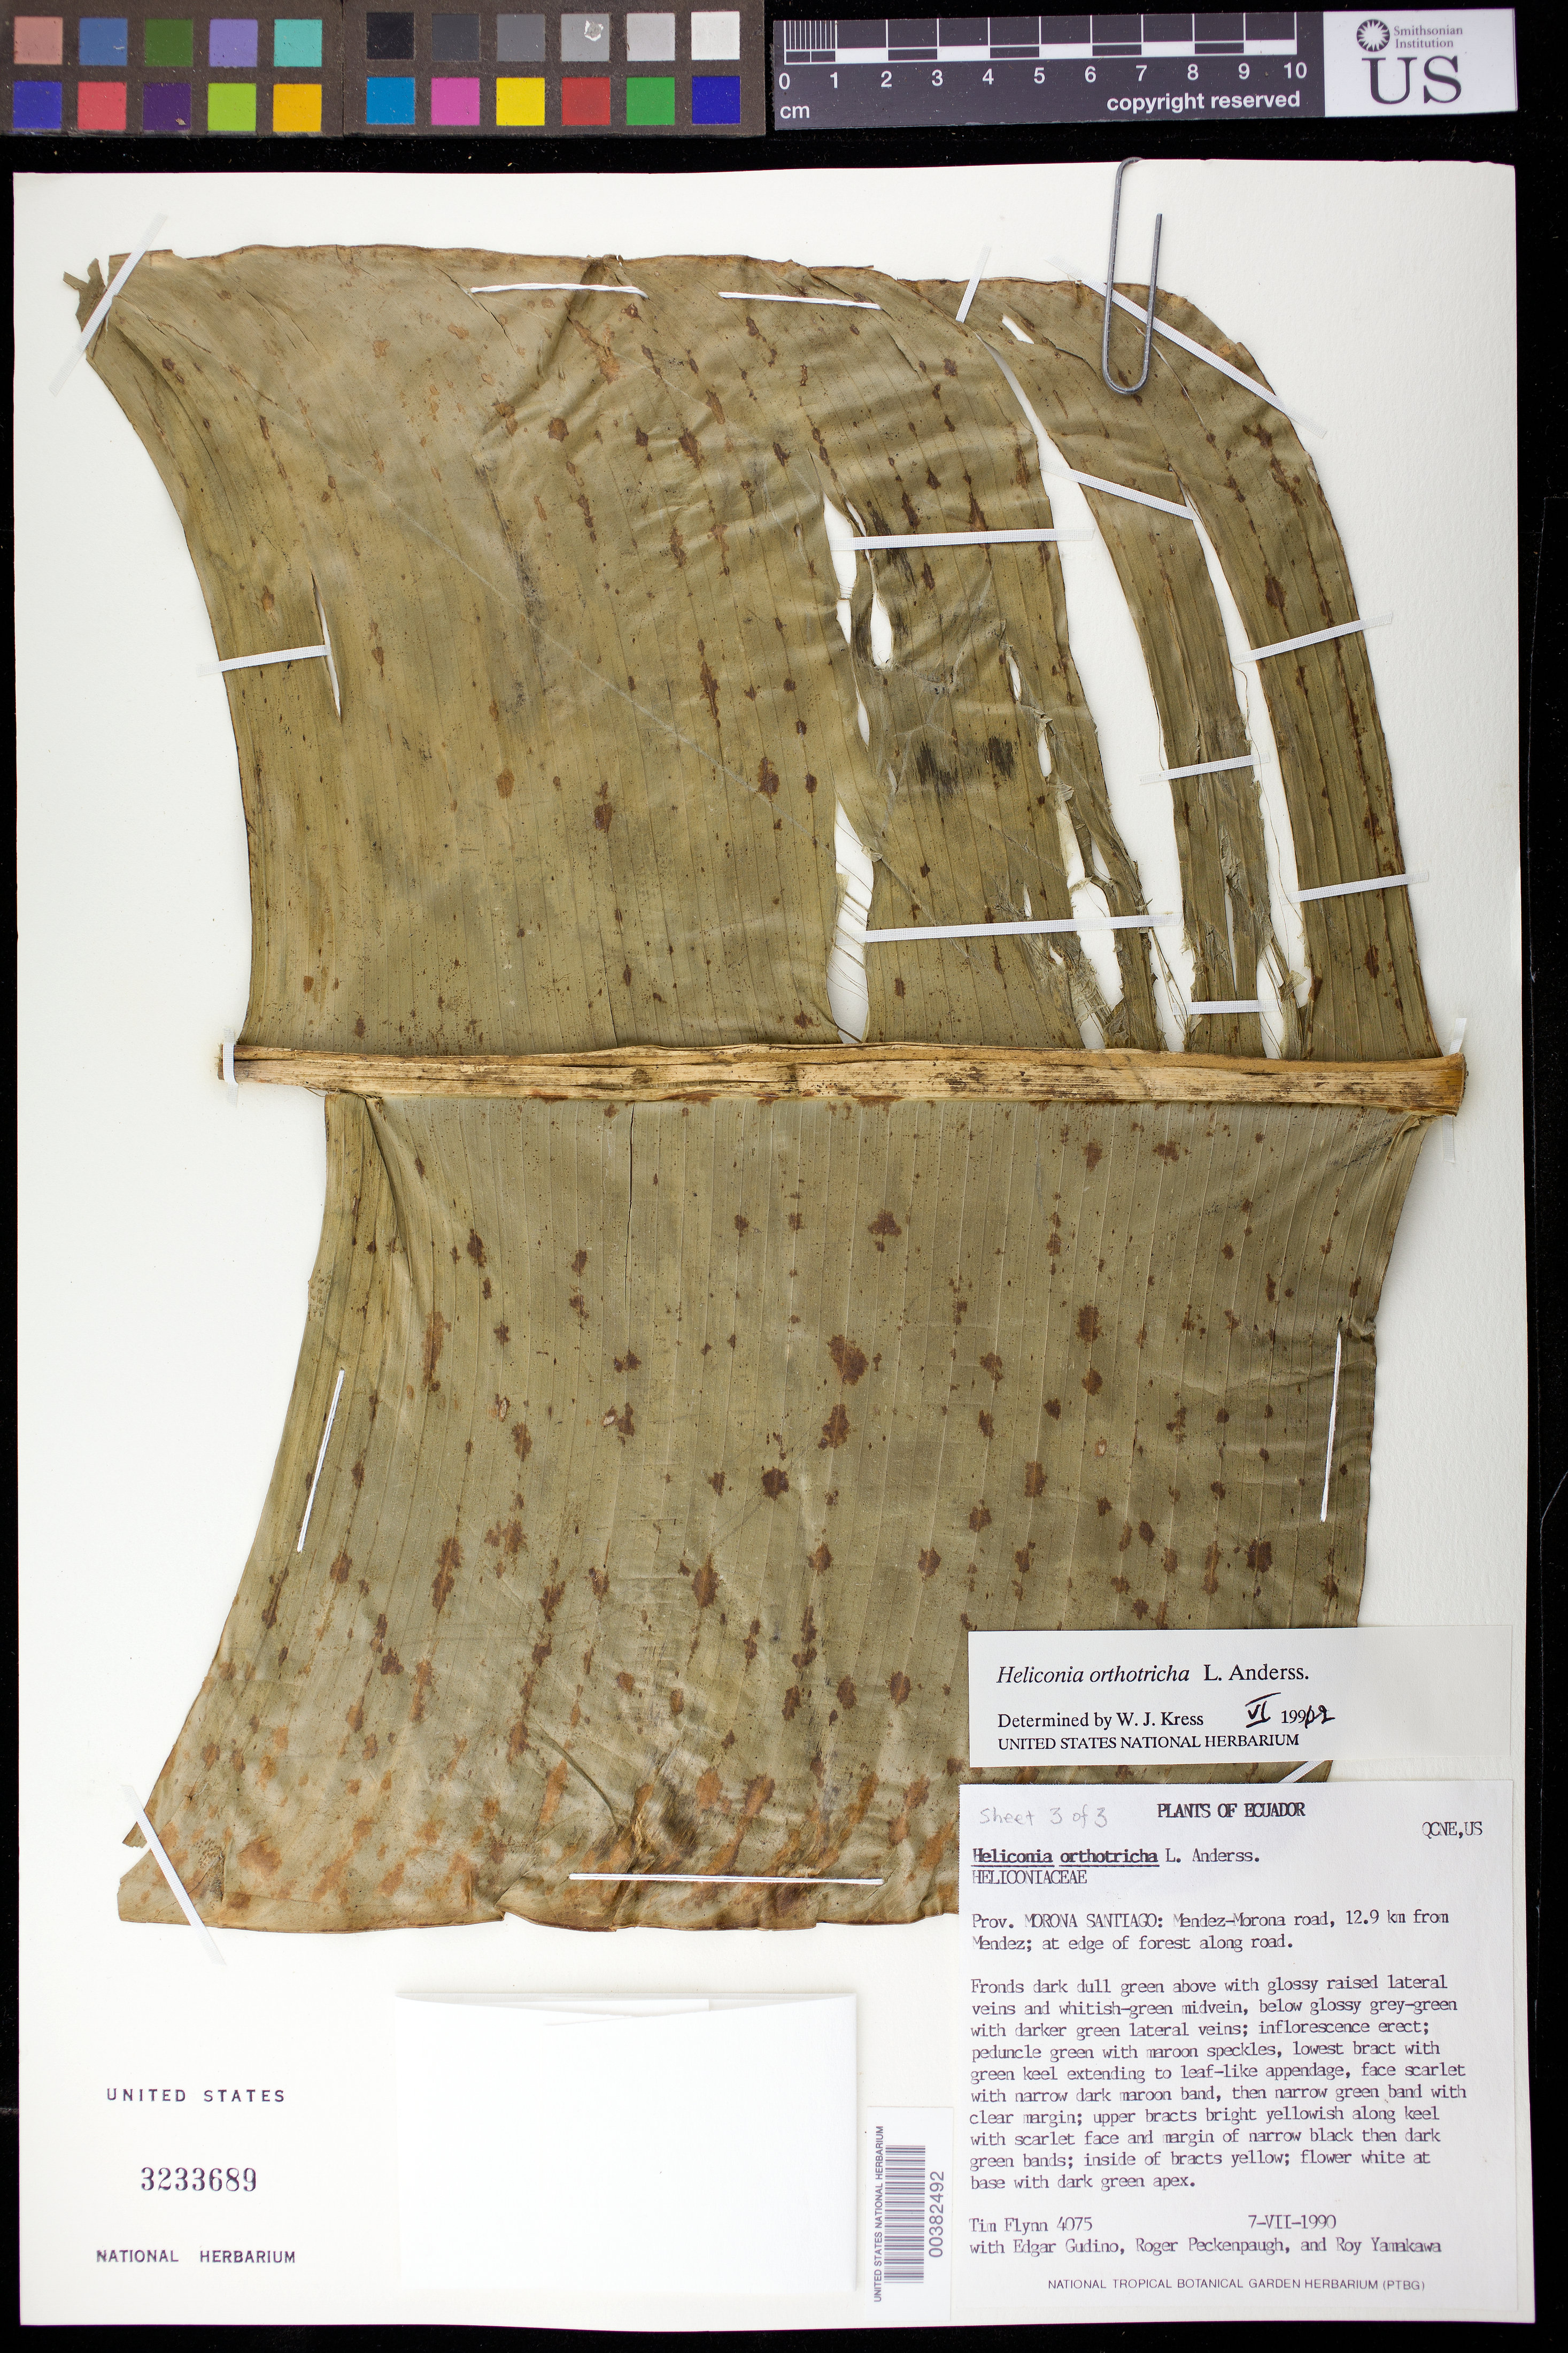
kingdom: Plantae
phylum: Tracheophyta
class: Liliopsida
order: Zingiberales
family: Heliconiaceae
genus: Heliconia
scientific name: Heliconia orthotricha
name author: L. Andersson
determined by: Kress, W. J., (US), Smithsonian Institution - National Museum of Natural History (UNITED STATES)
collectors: T. W. Flynn, E. Gudiño, R. Peckinpaugh & R. Yamakawa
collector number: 4075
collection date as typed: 07 Jul 1990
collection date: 1990-07-07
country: Ecuador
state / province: Morona-Santiago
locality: Mendez-morona road. 12.9 km from mendez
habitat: Edge of forest along rd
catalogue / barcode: US 3233689